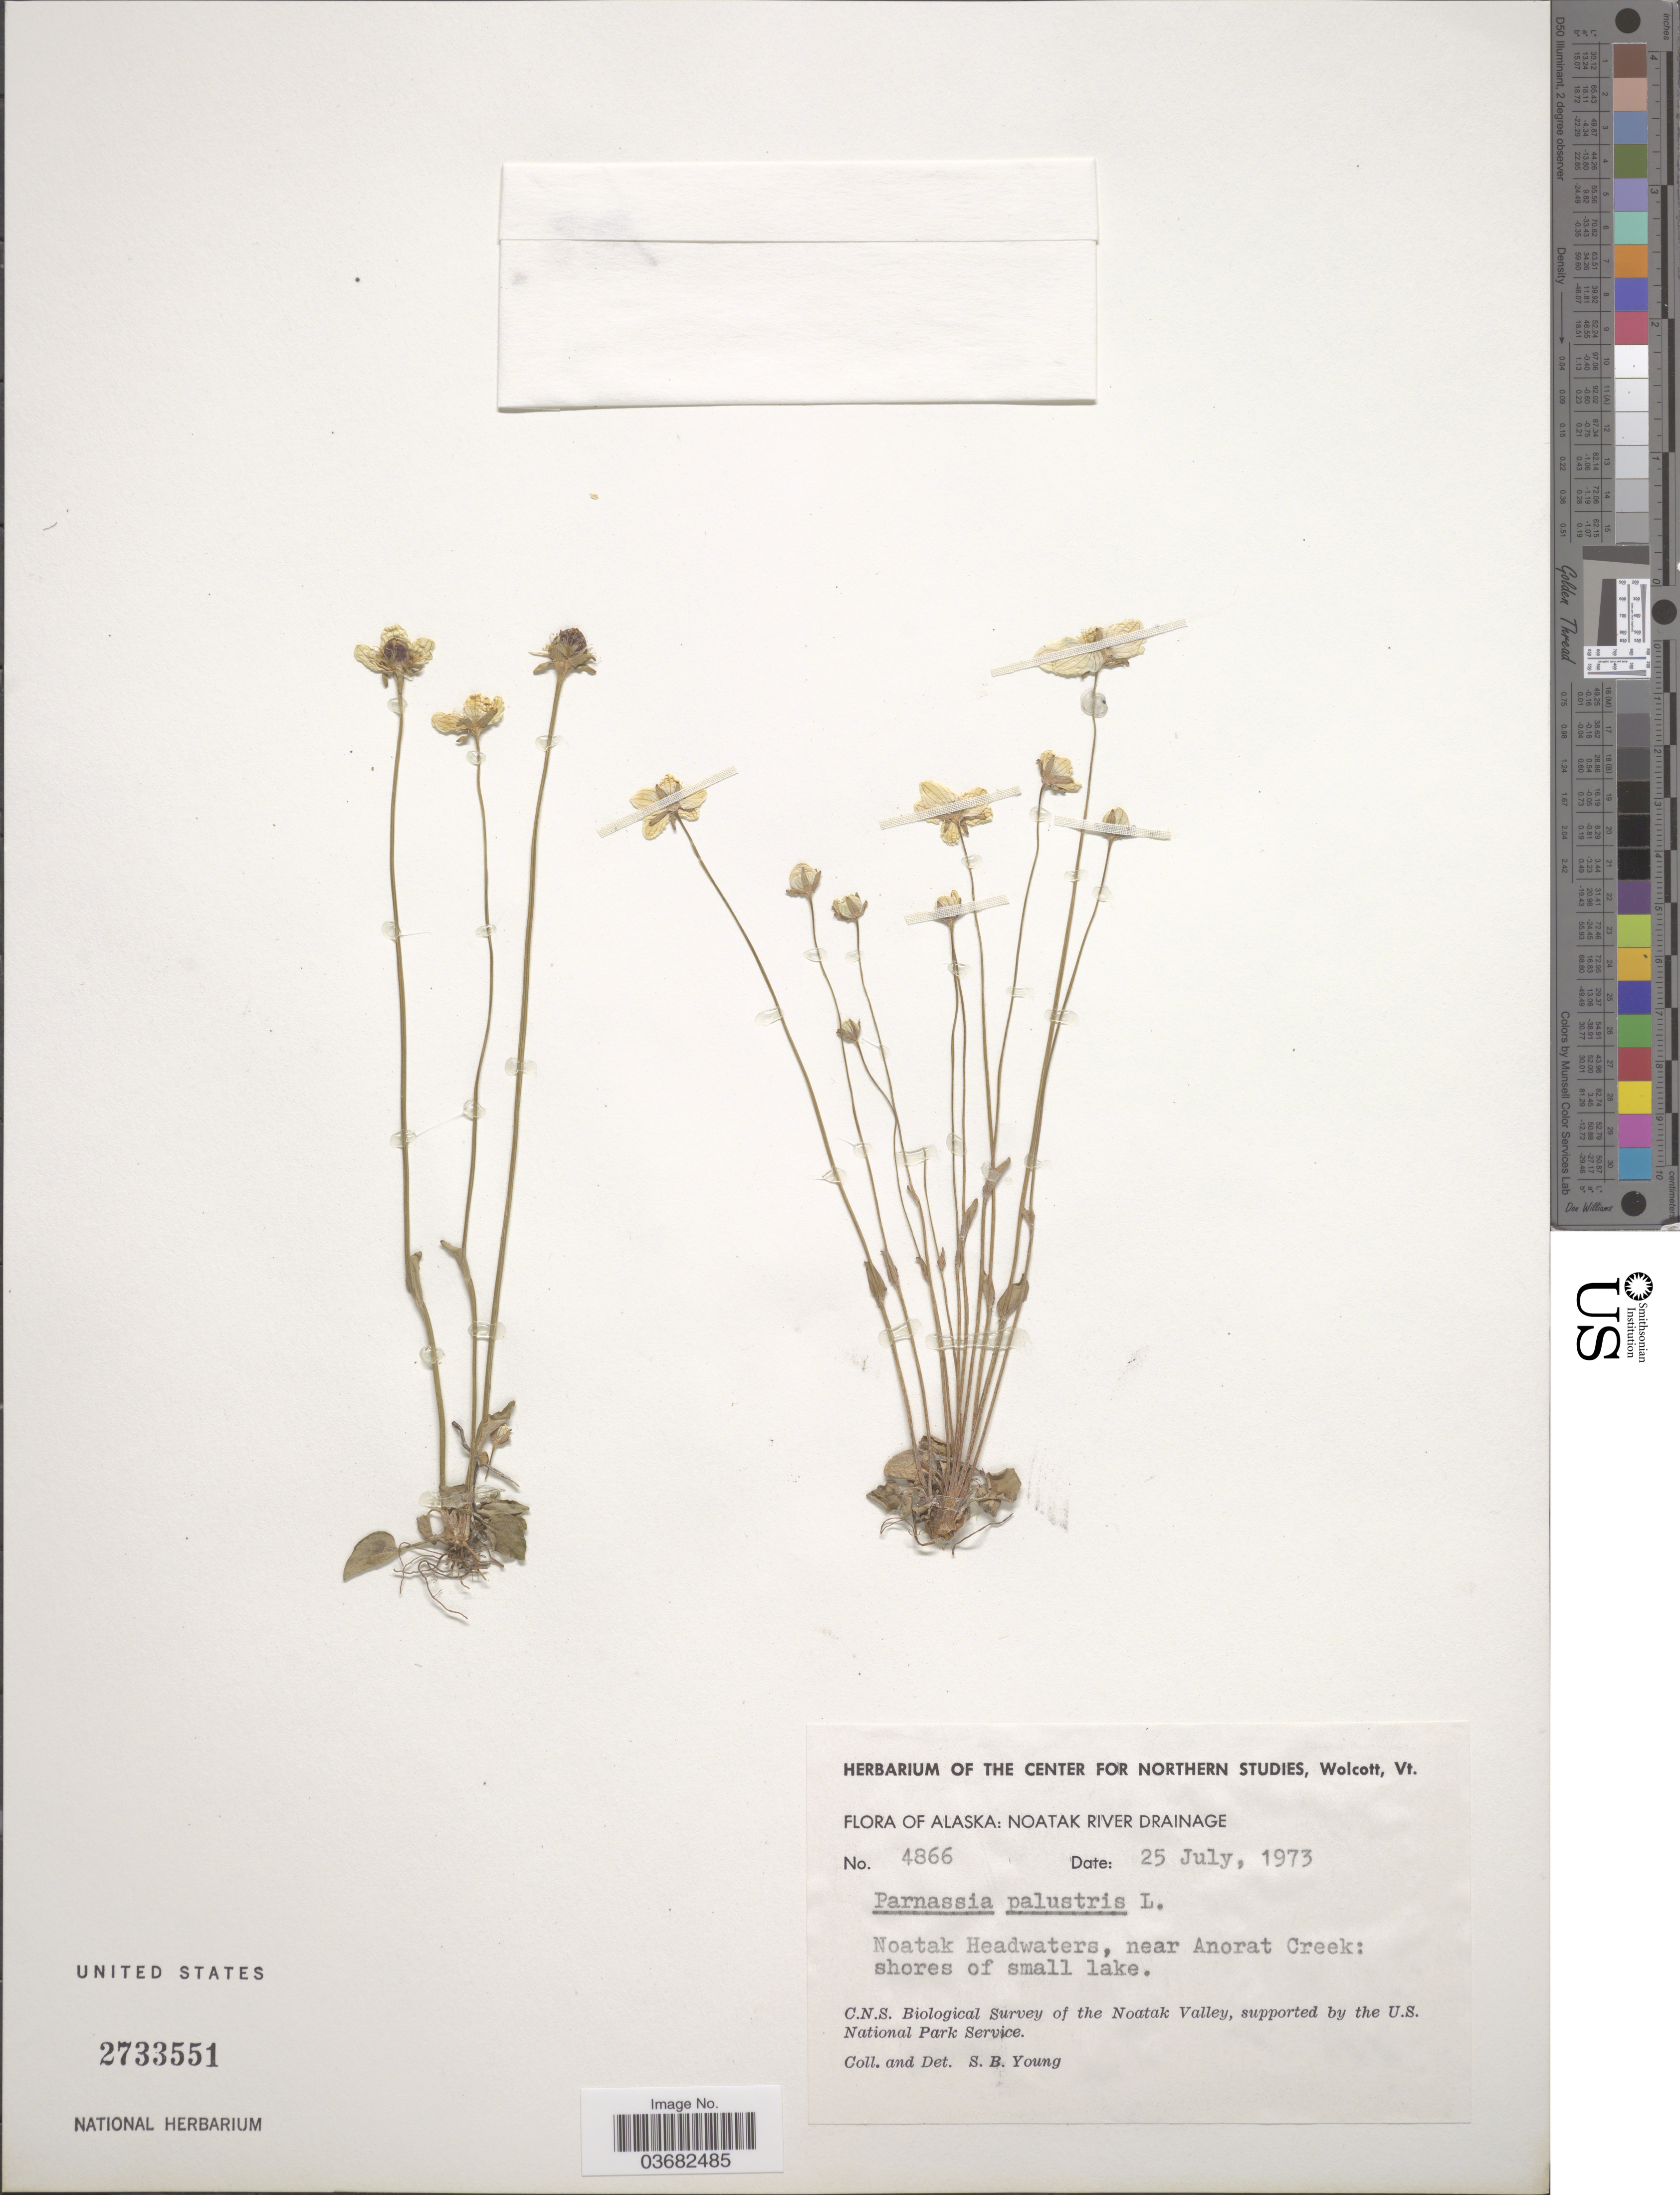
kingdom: Plantae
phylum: Tracheophyta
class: Magnoliopsida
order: Celastrales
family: Parnassiaceae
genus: Parnassia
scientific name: Parnassia palustris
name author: L.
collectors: S. Young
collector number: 4866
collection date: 1973-07-25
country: United States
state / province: Alaska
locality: Noatak River Drainage. Noatak Headwaters, near Anorat Creek: shores of small lake. C. N. S. Biological Survey of the Noatak Valley.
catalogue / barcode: US 2733551